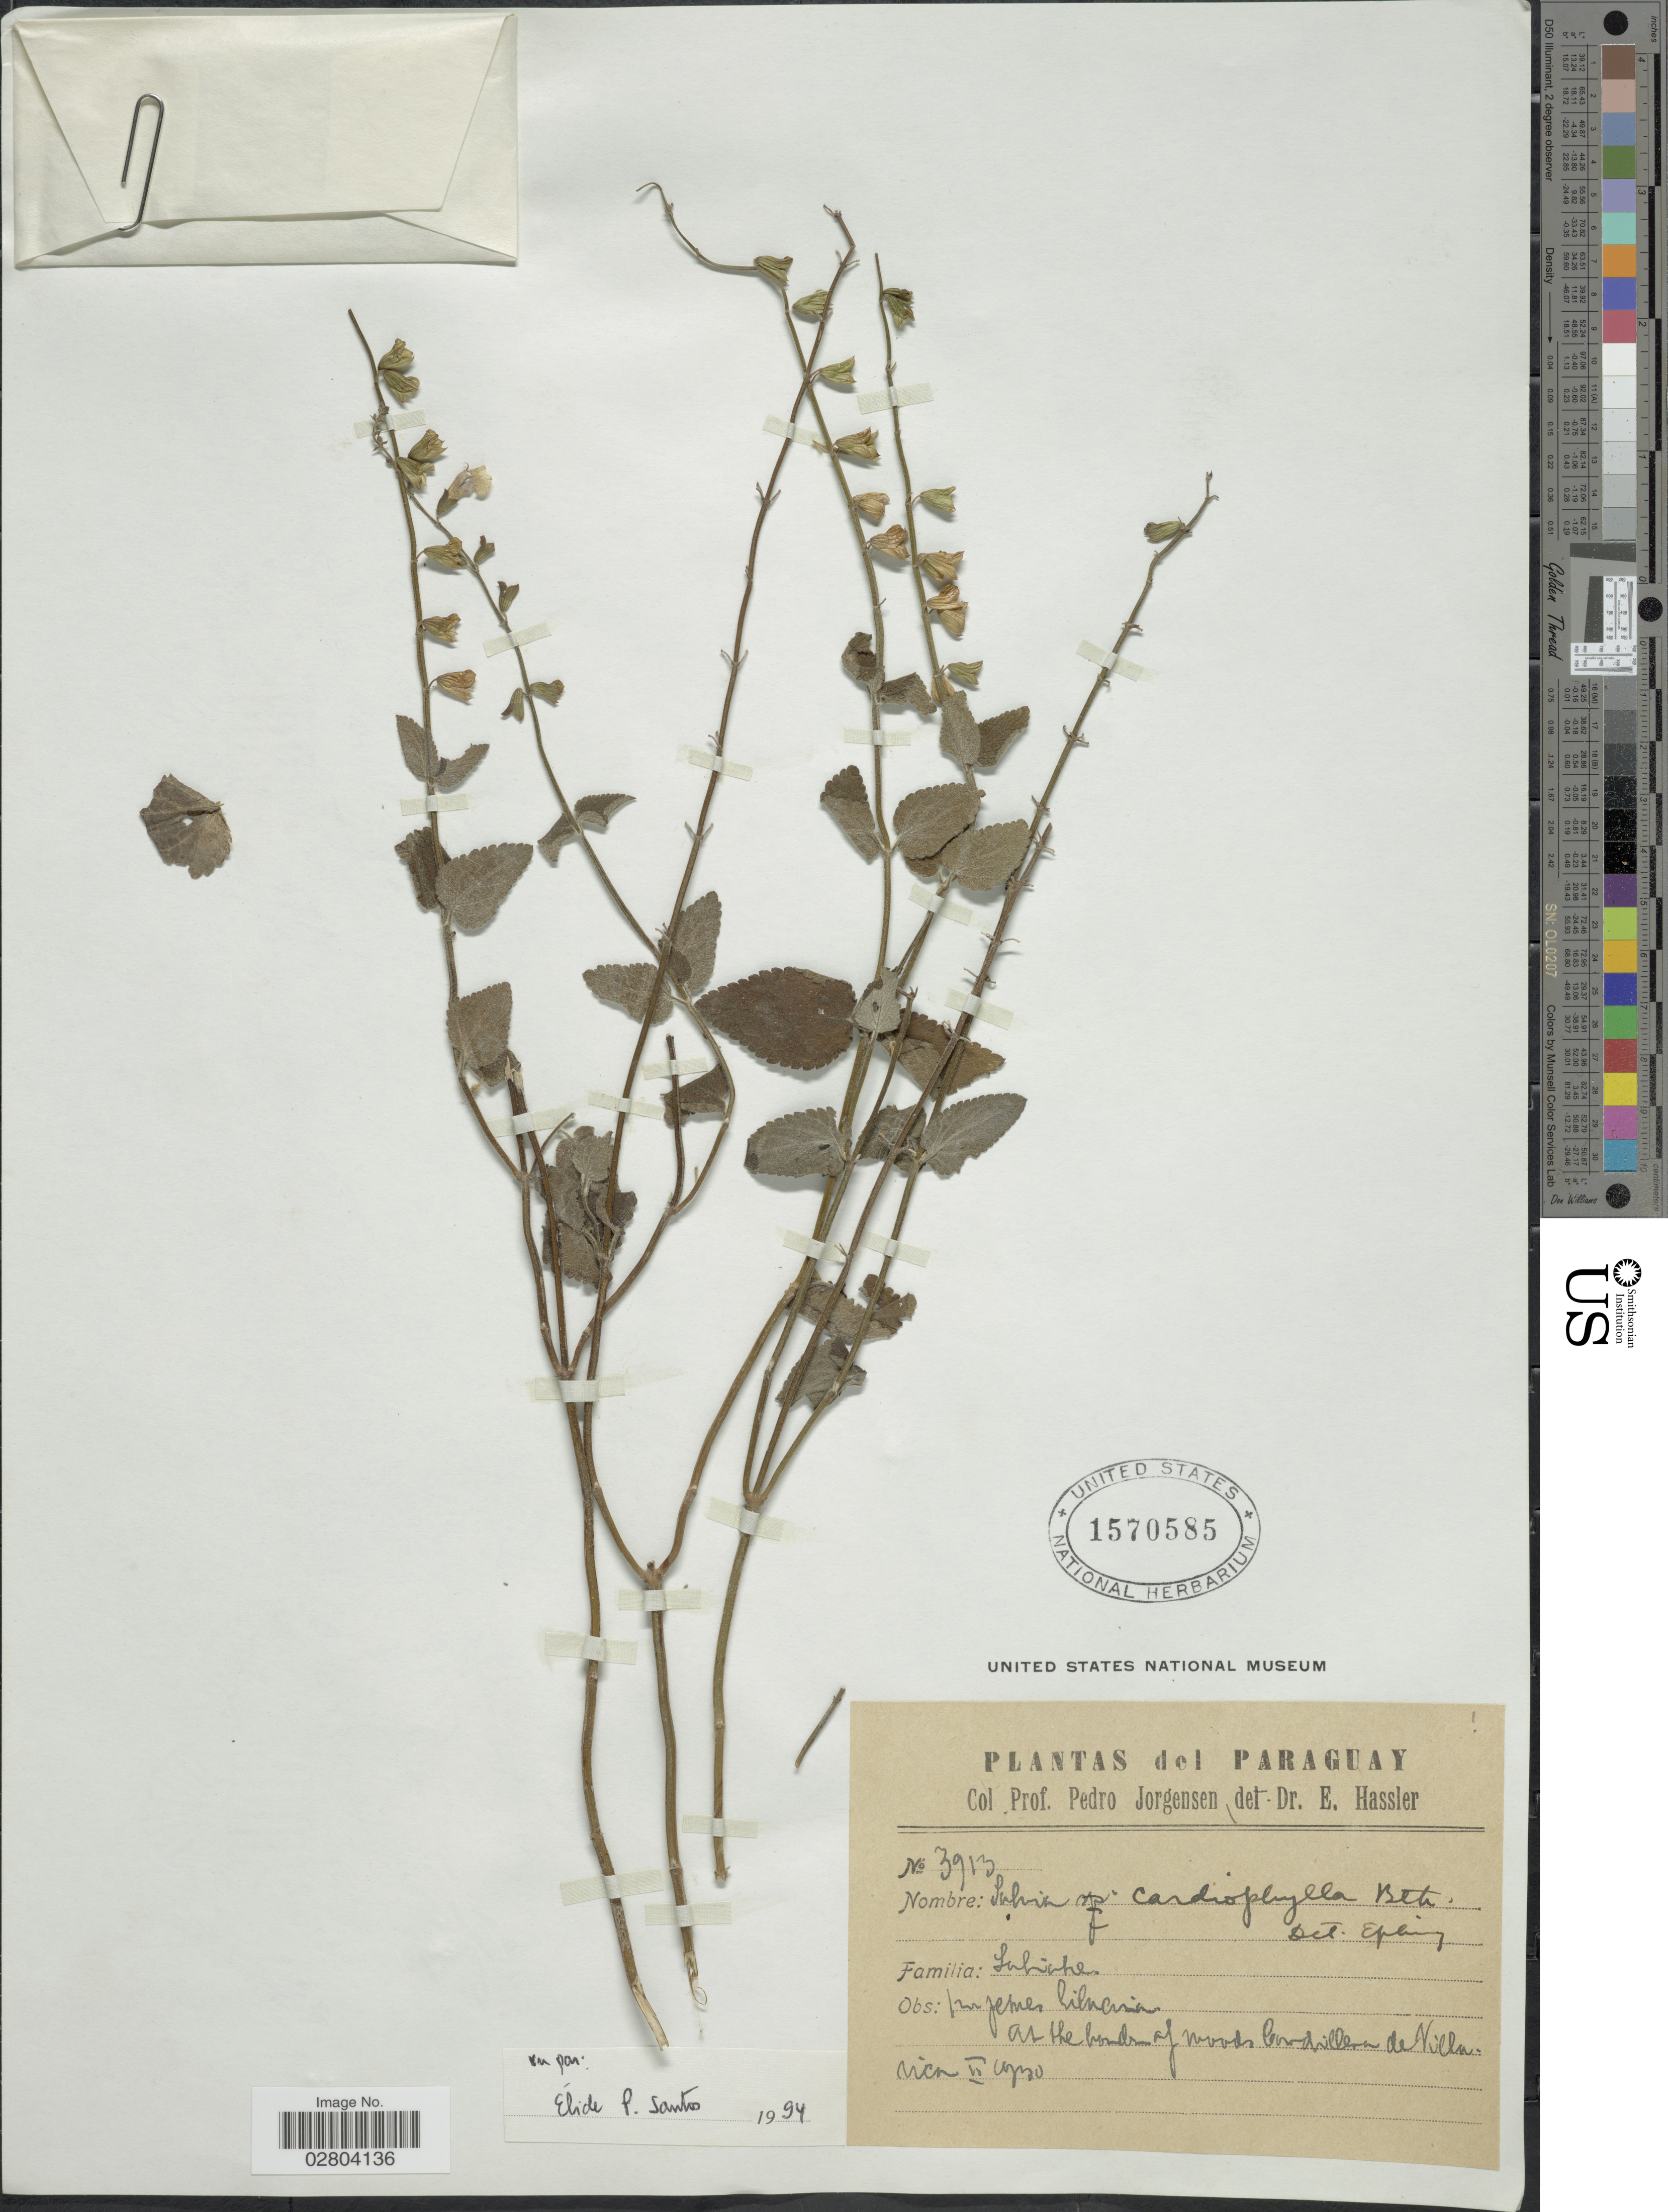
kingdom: Plantae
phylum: Tracheophyta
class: Magnoliopsida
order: Lamiales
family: Lamiaceae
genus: Salvia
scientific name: Salvia cardiophylla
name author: Benth.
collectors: P. Jörgensen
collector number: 3913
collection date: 1930-02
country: Paraguay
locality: At the border of woods Cordillera de Villa.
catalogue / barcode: US 1570585